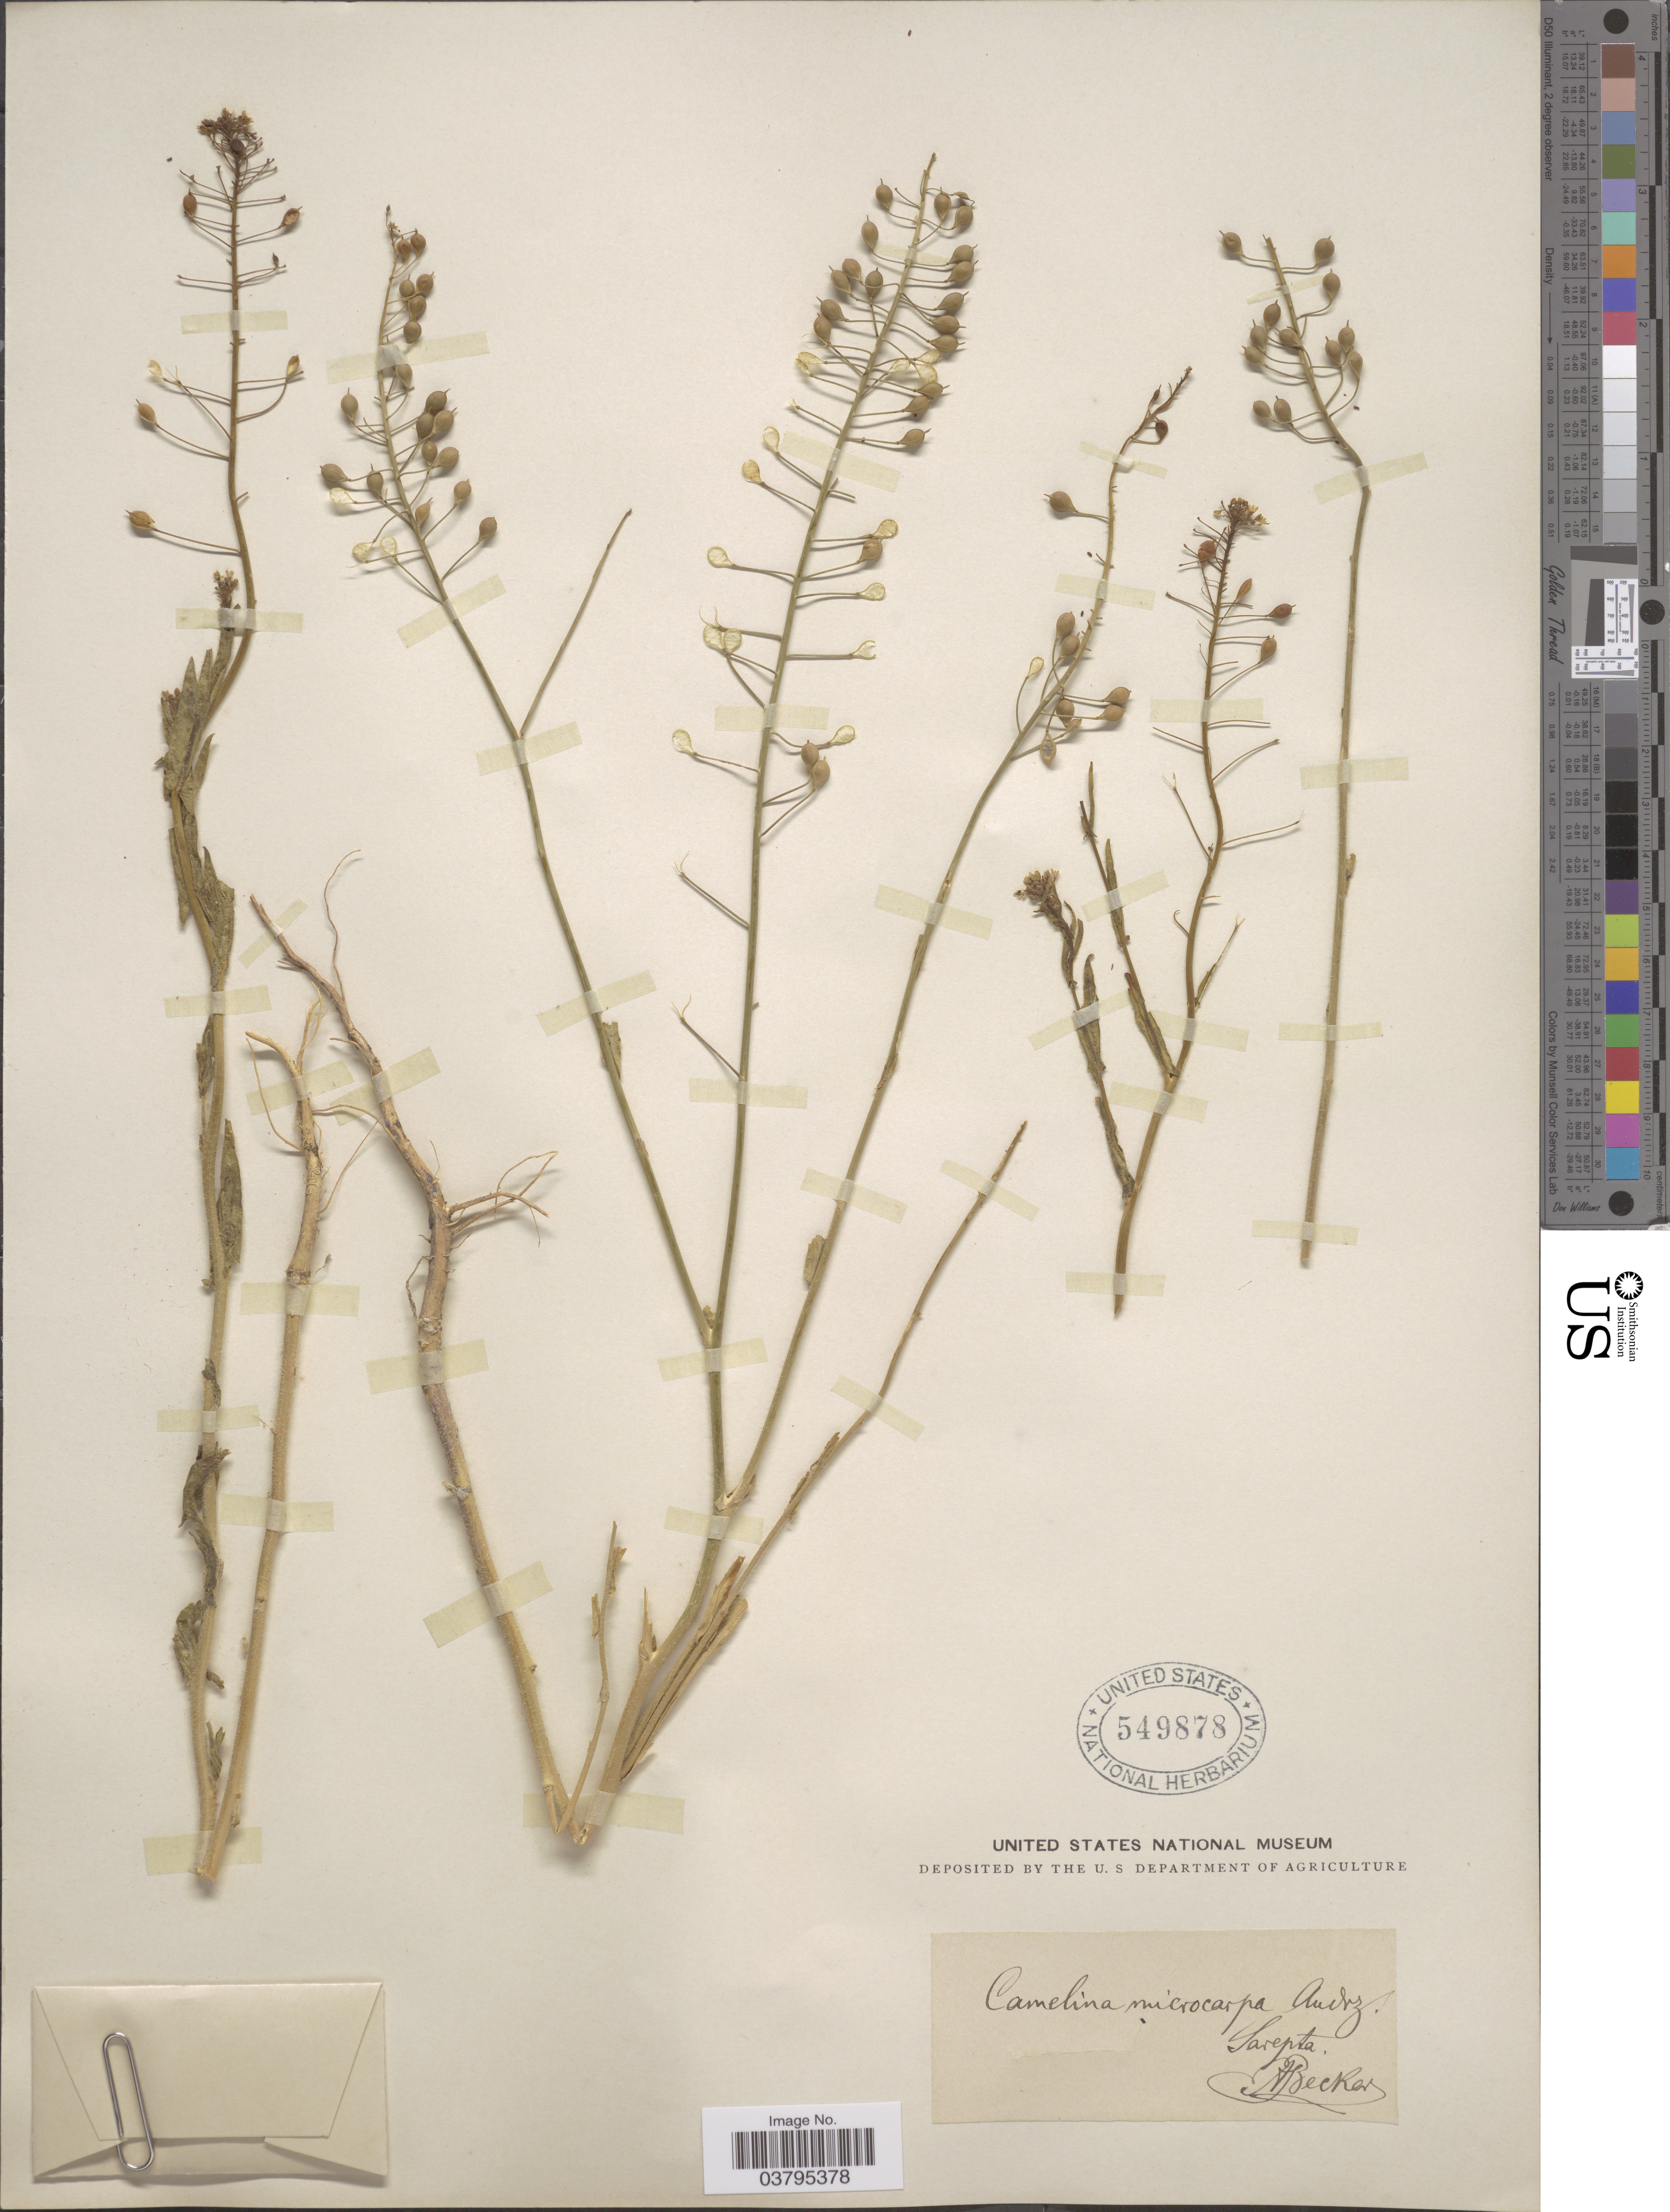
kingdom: Plantae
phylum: Tracheophyta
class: Magnoliopsida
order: Brassicales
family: Brassicaceae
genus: Camelina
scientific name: Camelina microcarpa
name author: DC.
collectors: A. Becker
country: Russian Federation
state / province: Volgograd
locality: Sarepta.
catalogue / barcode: US 549878